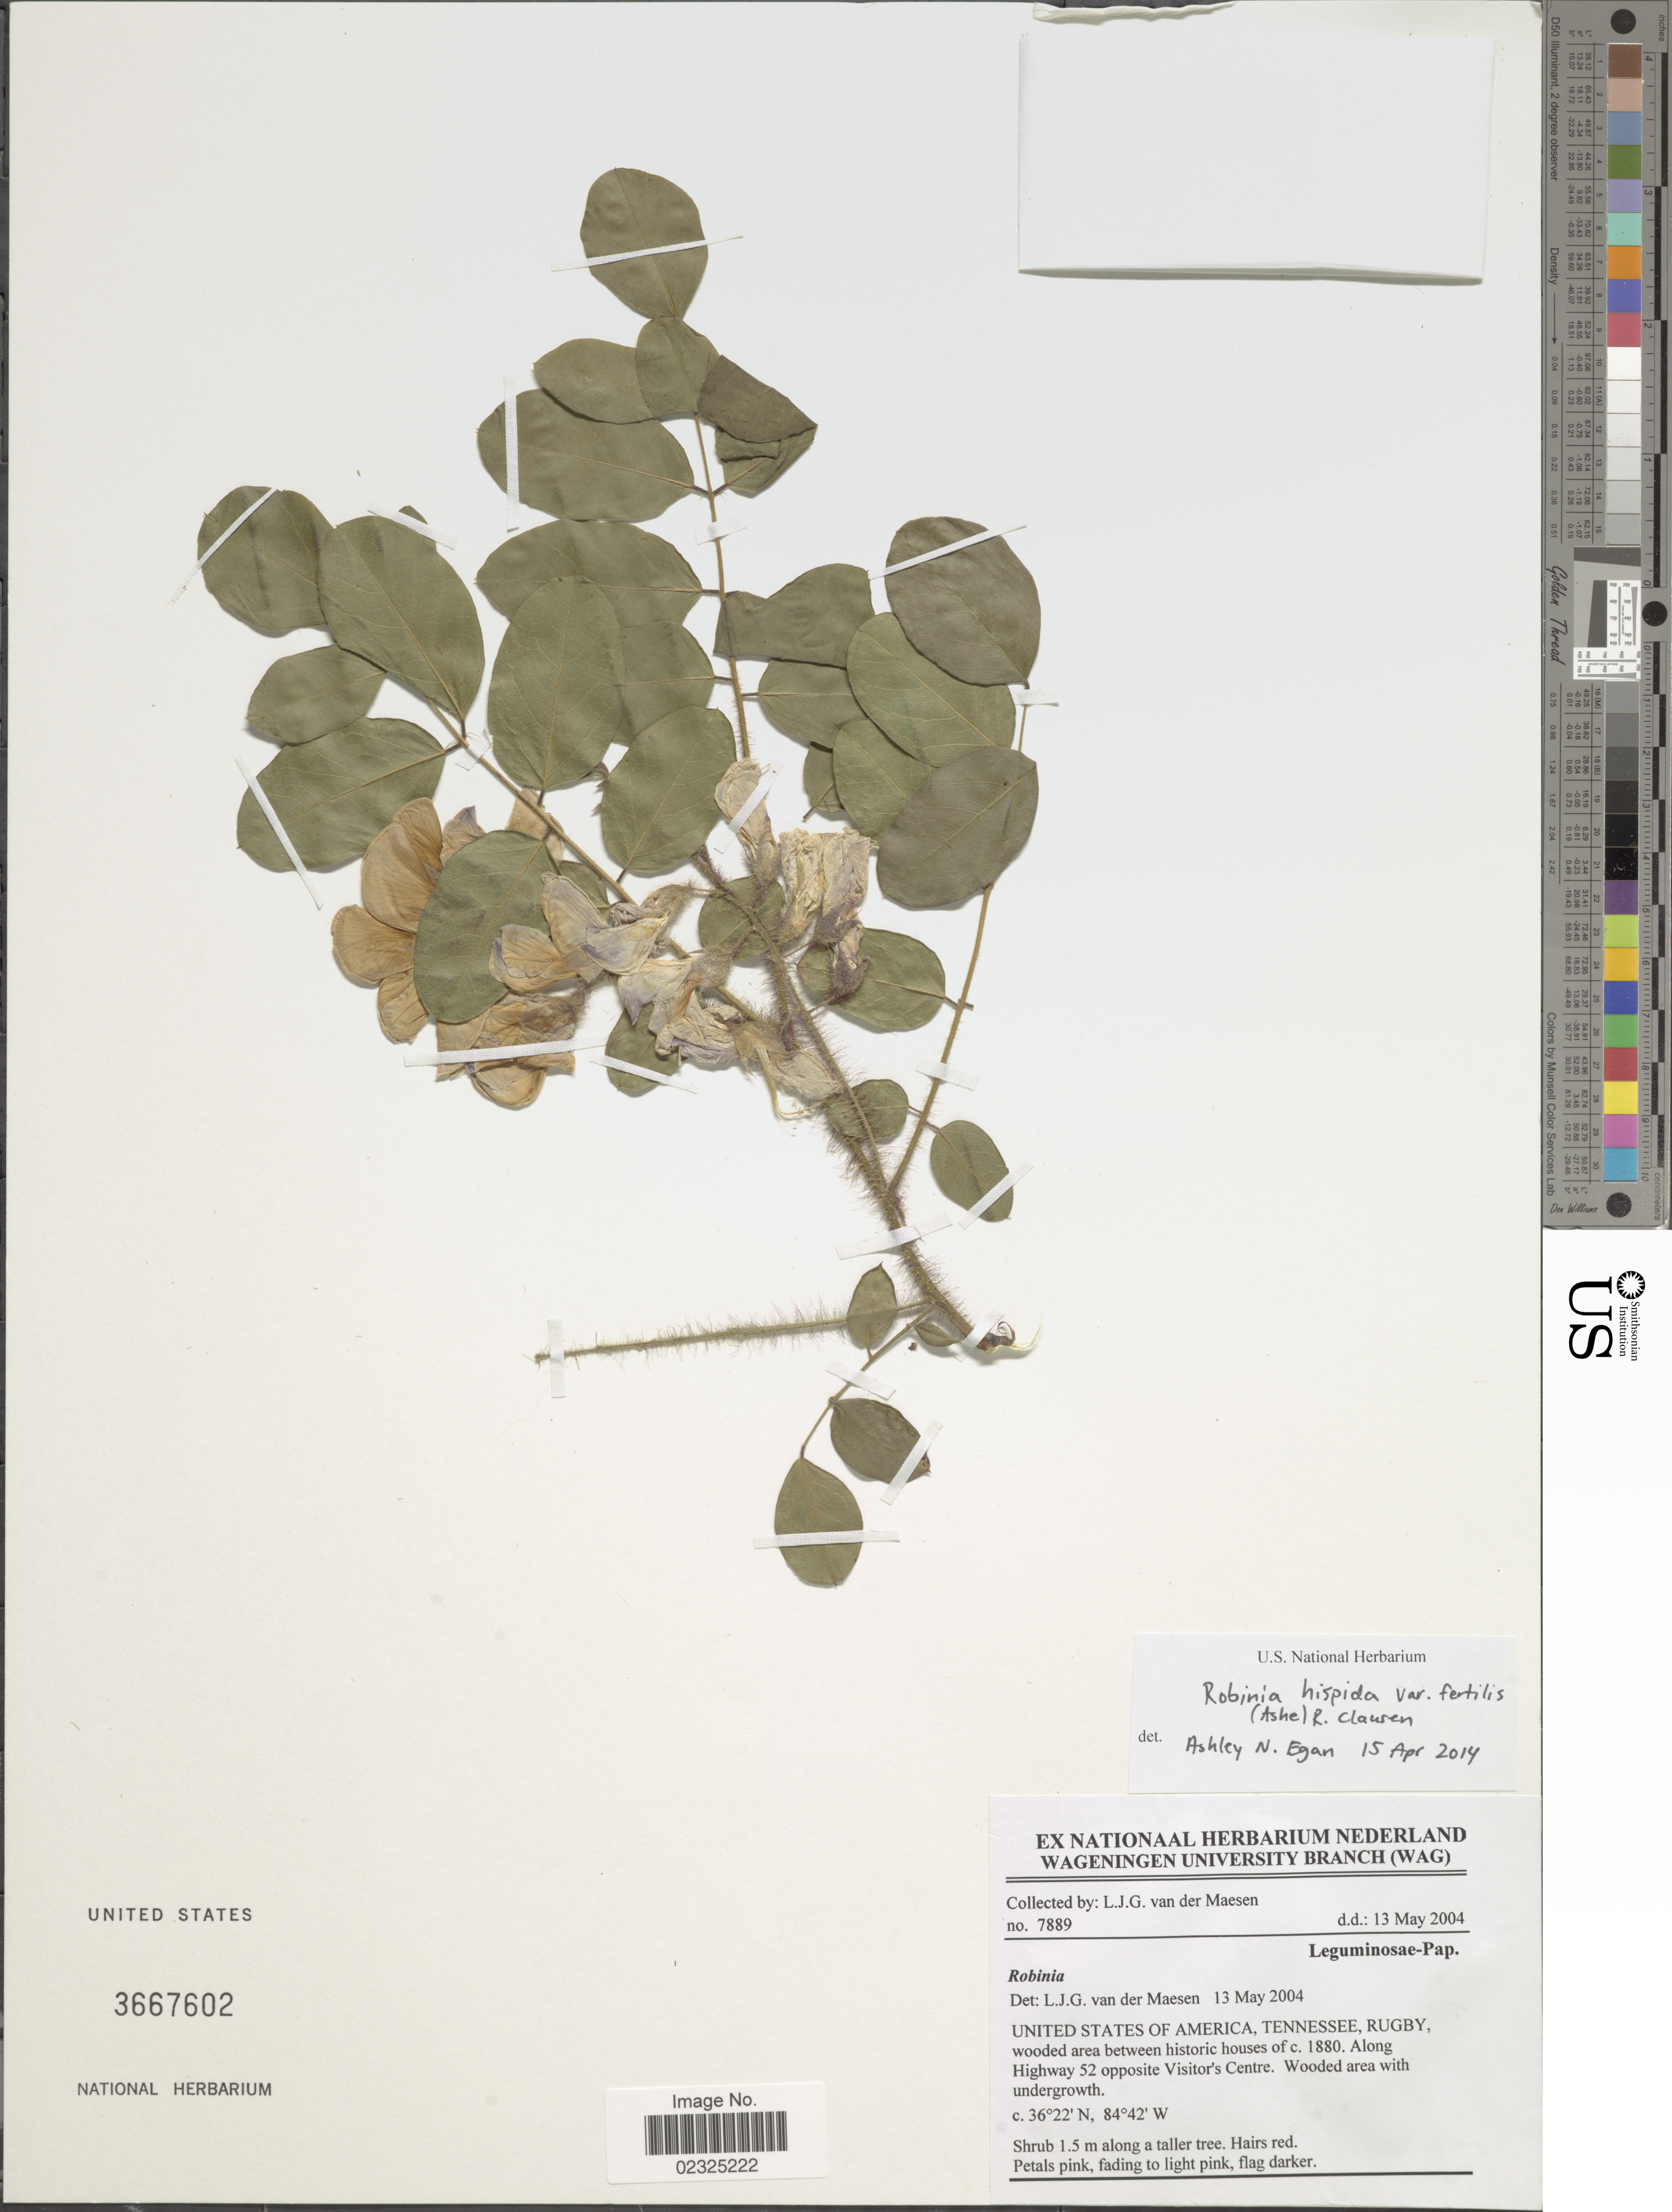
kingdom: Plantae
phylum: Tracheophyta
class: Magnoliopsida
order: Fabales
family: Fabaceae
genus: Robinia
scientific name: Robinia hispida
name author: L.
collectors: L. van der Maesen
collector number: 7889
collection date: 2004-05-13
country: United States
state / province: Tennessee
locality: Rugby, wooded area between historic houses of. c. 1880, along Highway 52 opposite Visitor's Centre, wooded area with undergrowth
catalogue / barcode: US 3667602